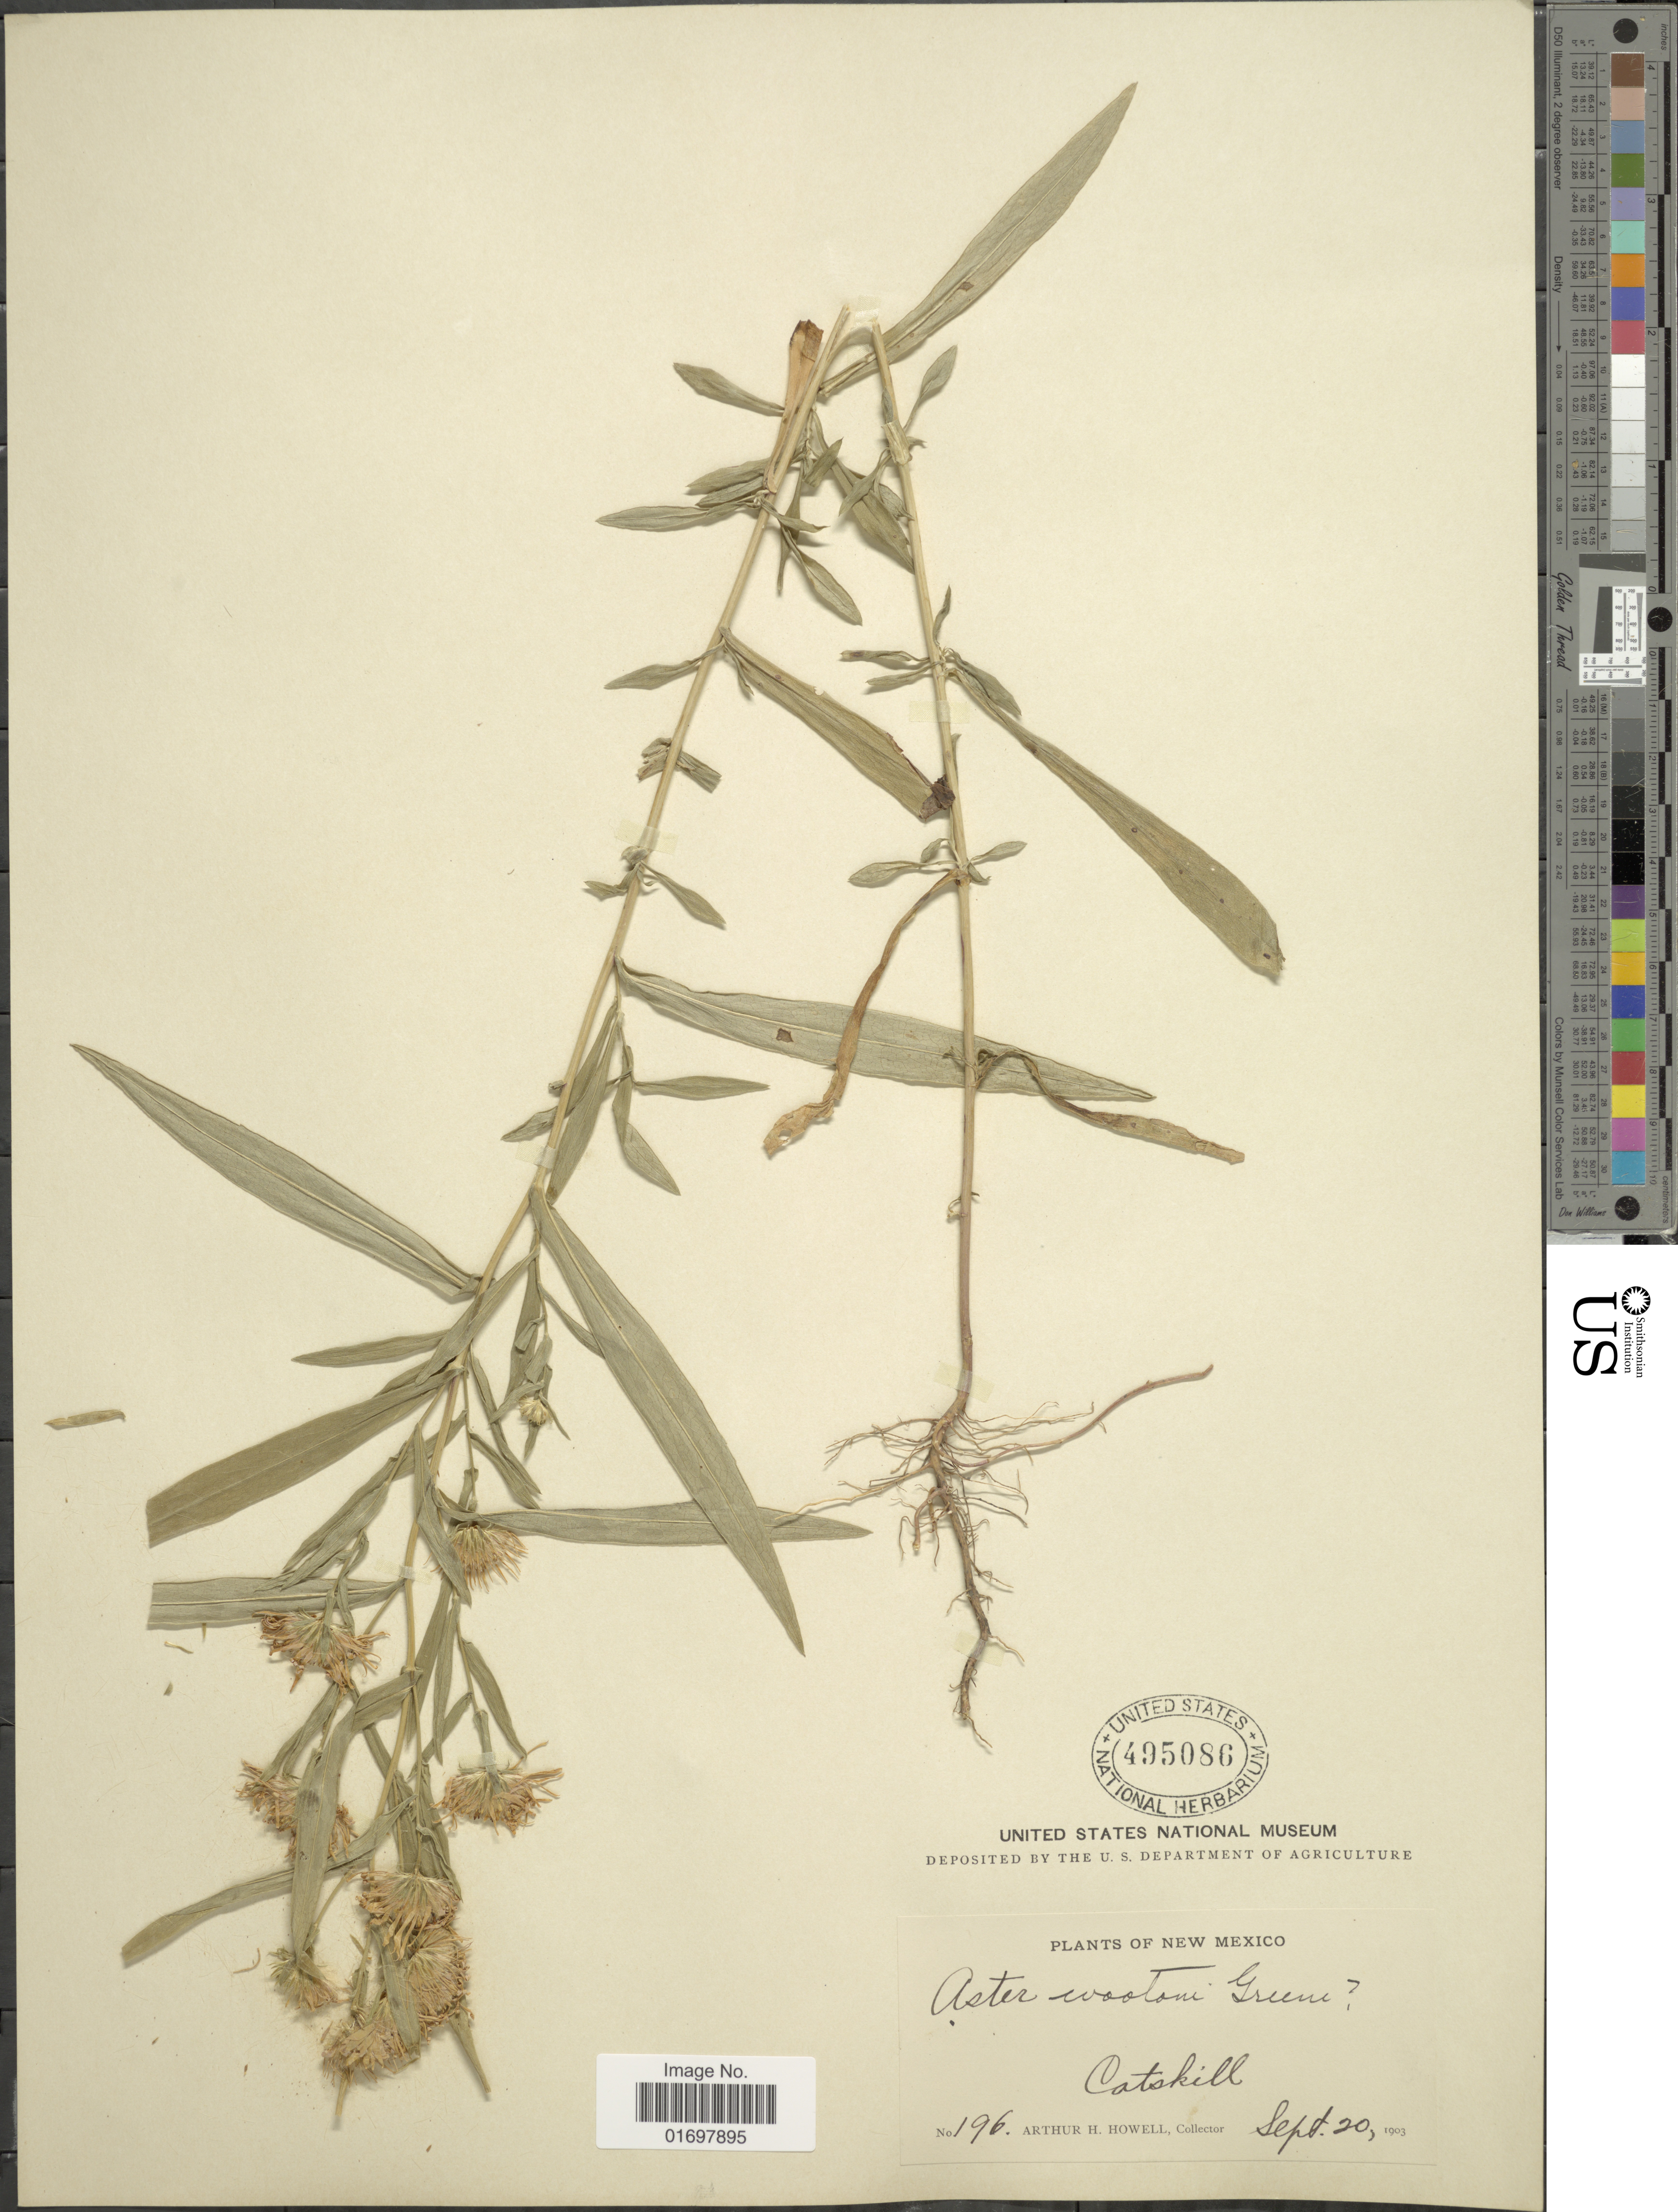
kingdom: Plantae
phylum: Tracheophyta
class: Magnoliopsida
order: Asterales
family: Asteraceae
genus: Symphyotrichum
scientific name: Symphyotrichum lanceolatum var. hesperium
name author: (A. Gray) G.L. Nesom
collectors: A. H. Howell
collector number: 196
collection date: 1903-09-20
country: United States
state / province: New Mexico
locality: Catskill. New Mexico.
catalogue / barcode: US 495086